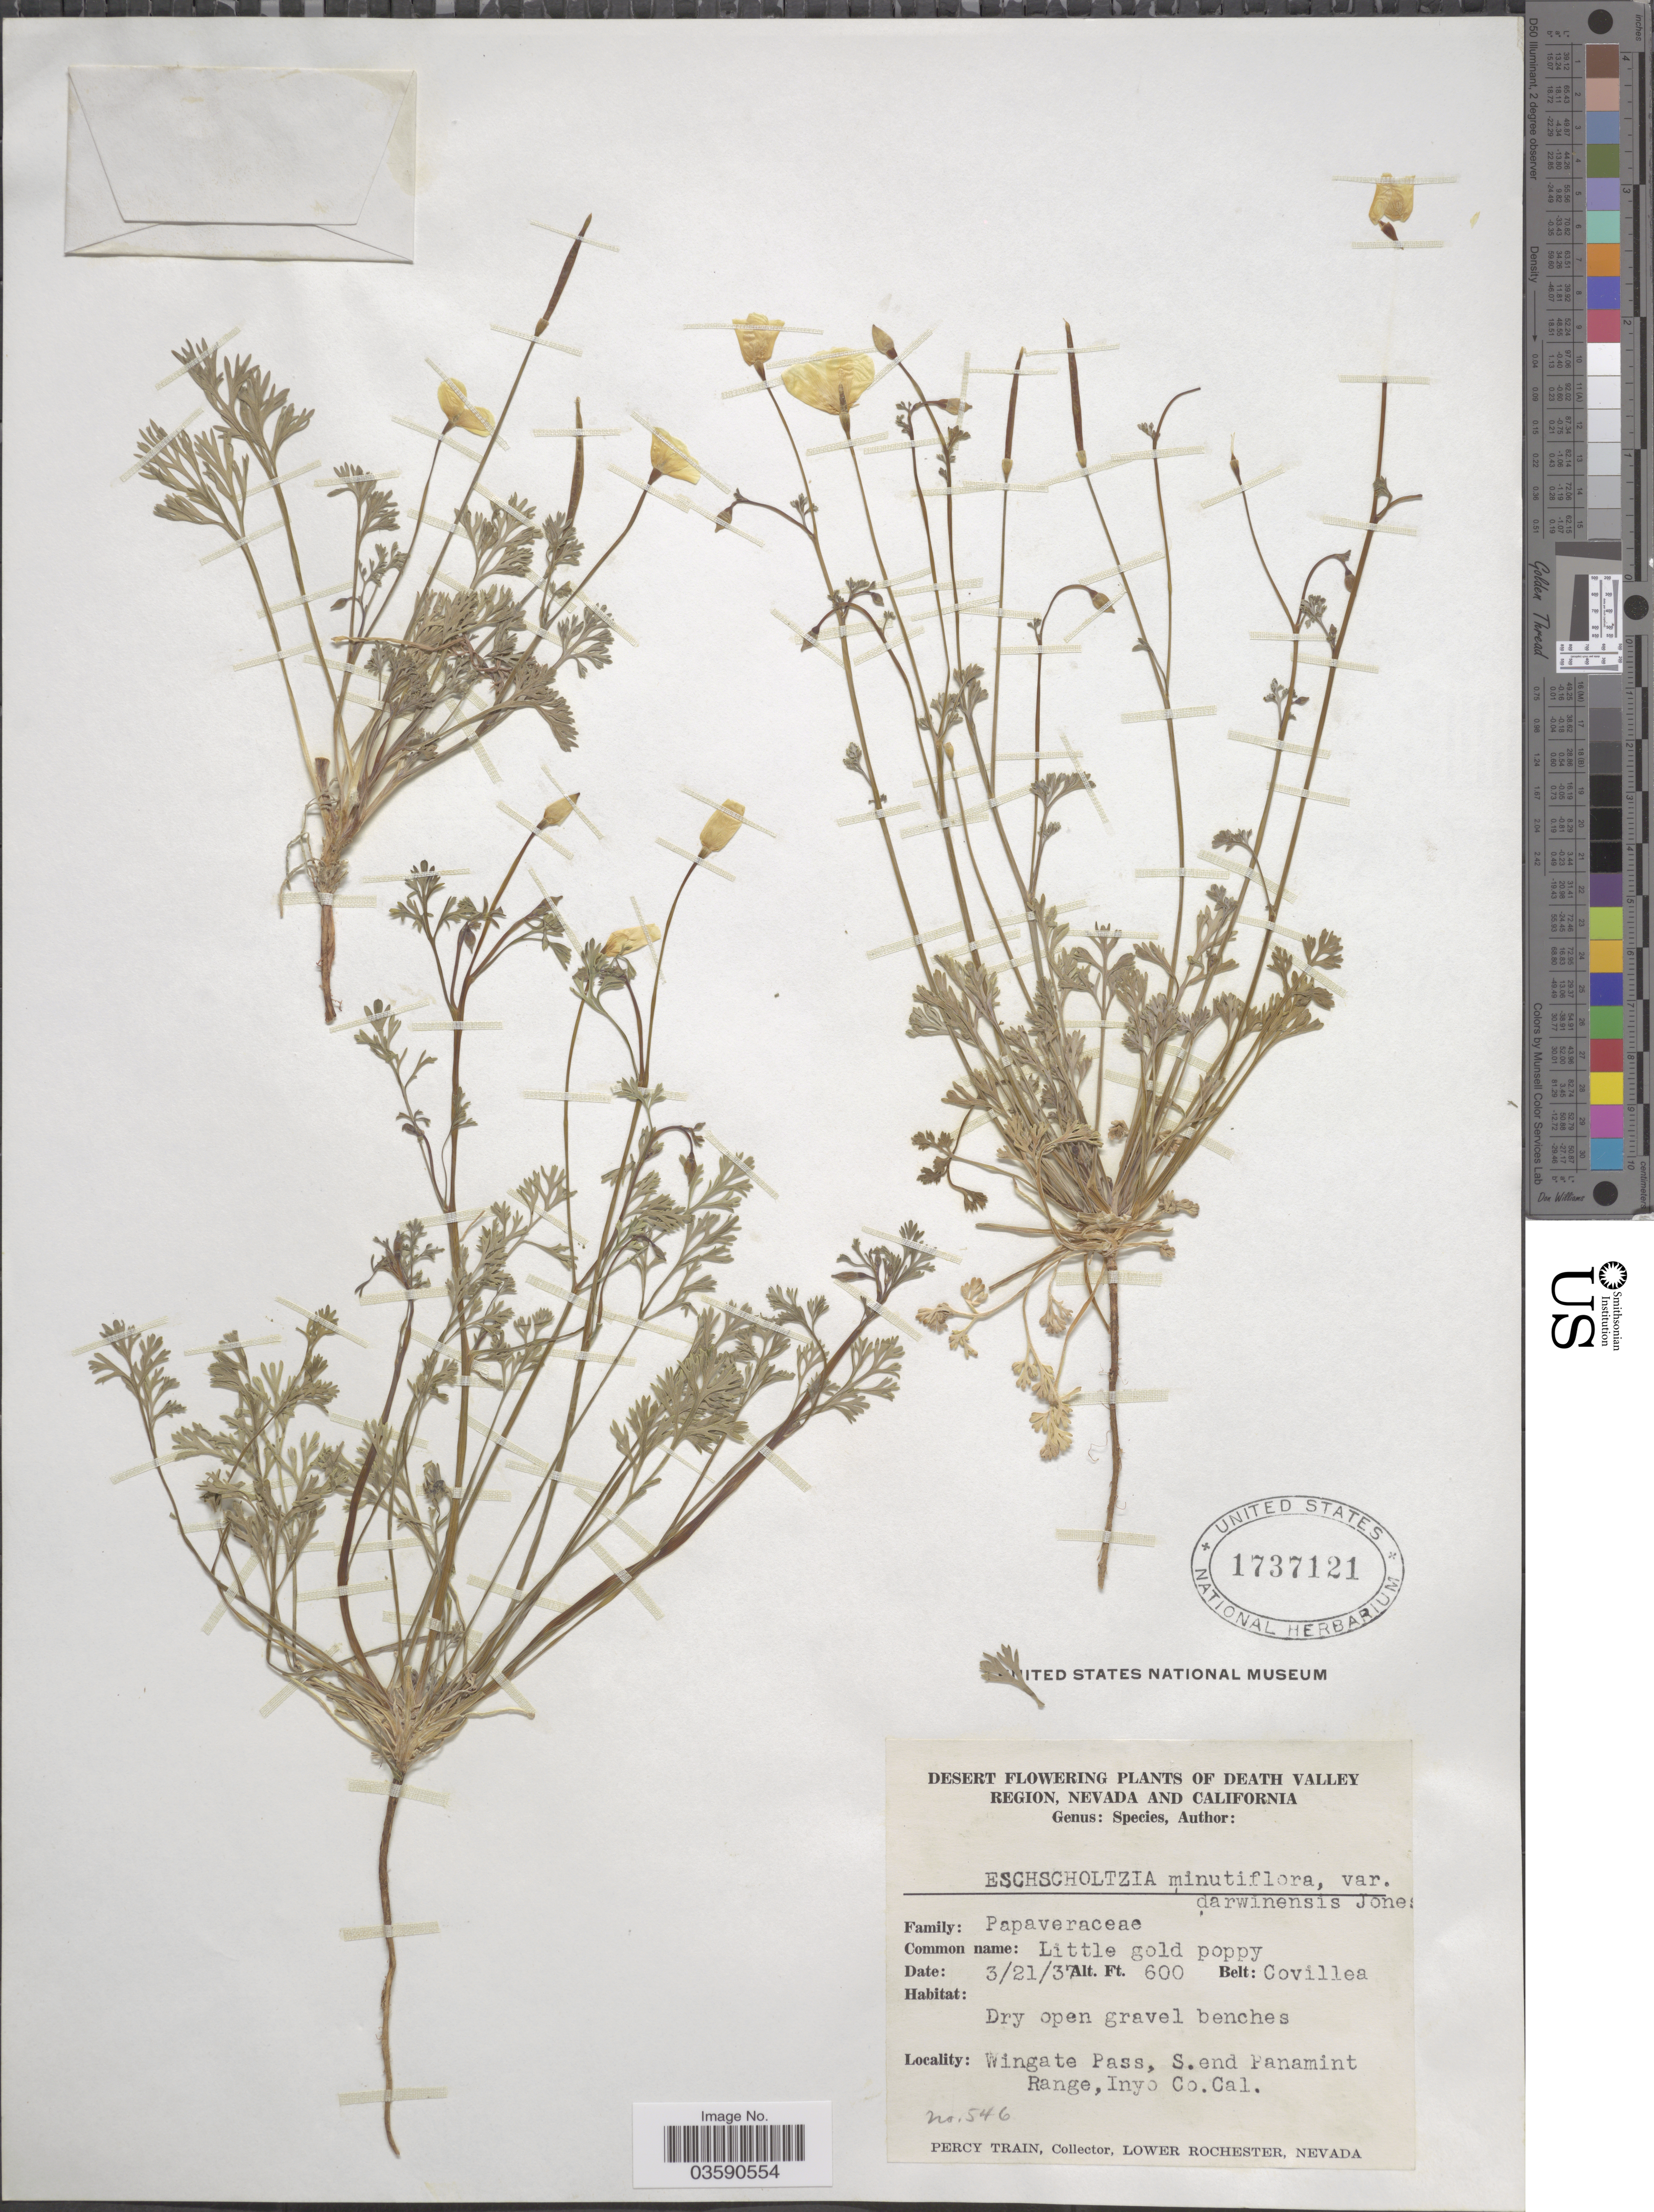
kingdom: Plantae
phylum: Tracheophyta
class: Magnoliopsida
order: Ranunculales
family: Papaveraceae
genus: Eschscholzia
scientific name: Eschscholzia minutiflora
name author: S. Watson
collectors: P. Train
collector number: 546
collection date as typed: Transcribed d/m/y: 21/3/37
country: United States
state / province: California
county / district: Inyo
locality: Desert Flowering Plants of Death Valley Region. Wingate Pass, S. end Panamint Range, Inyo Co.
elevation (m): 183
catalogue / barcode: US 1737121